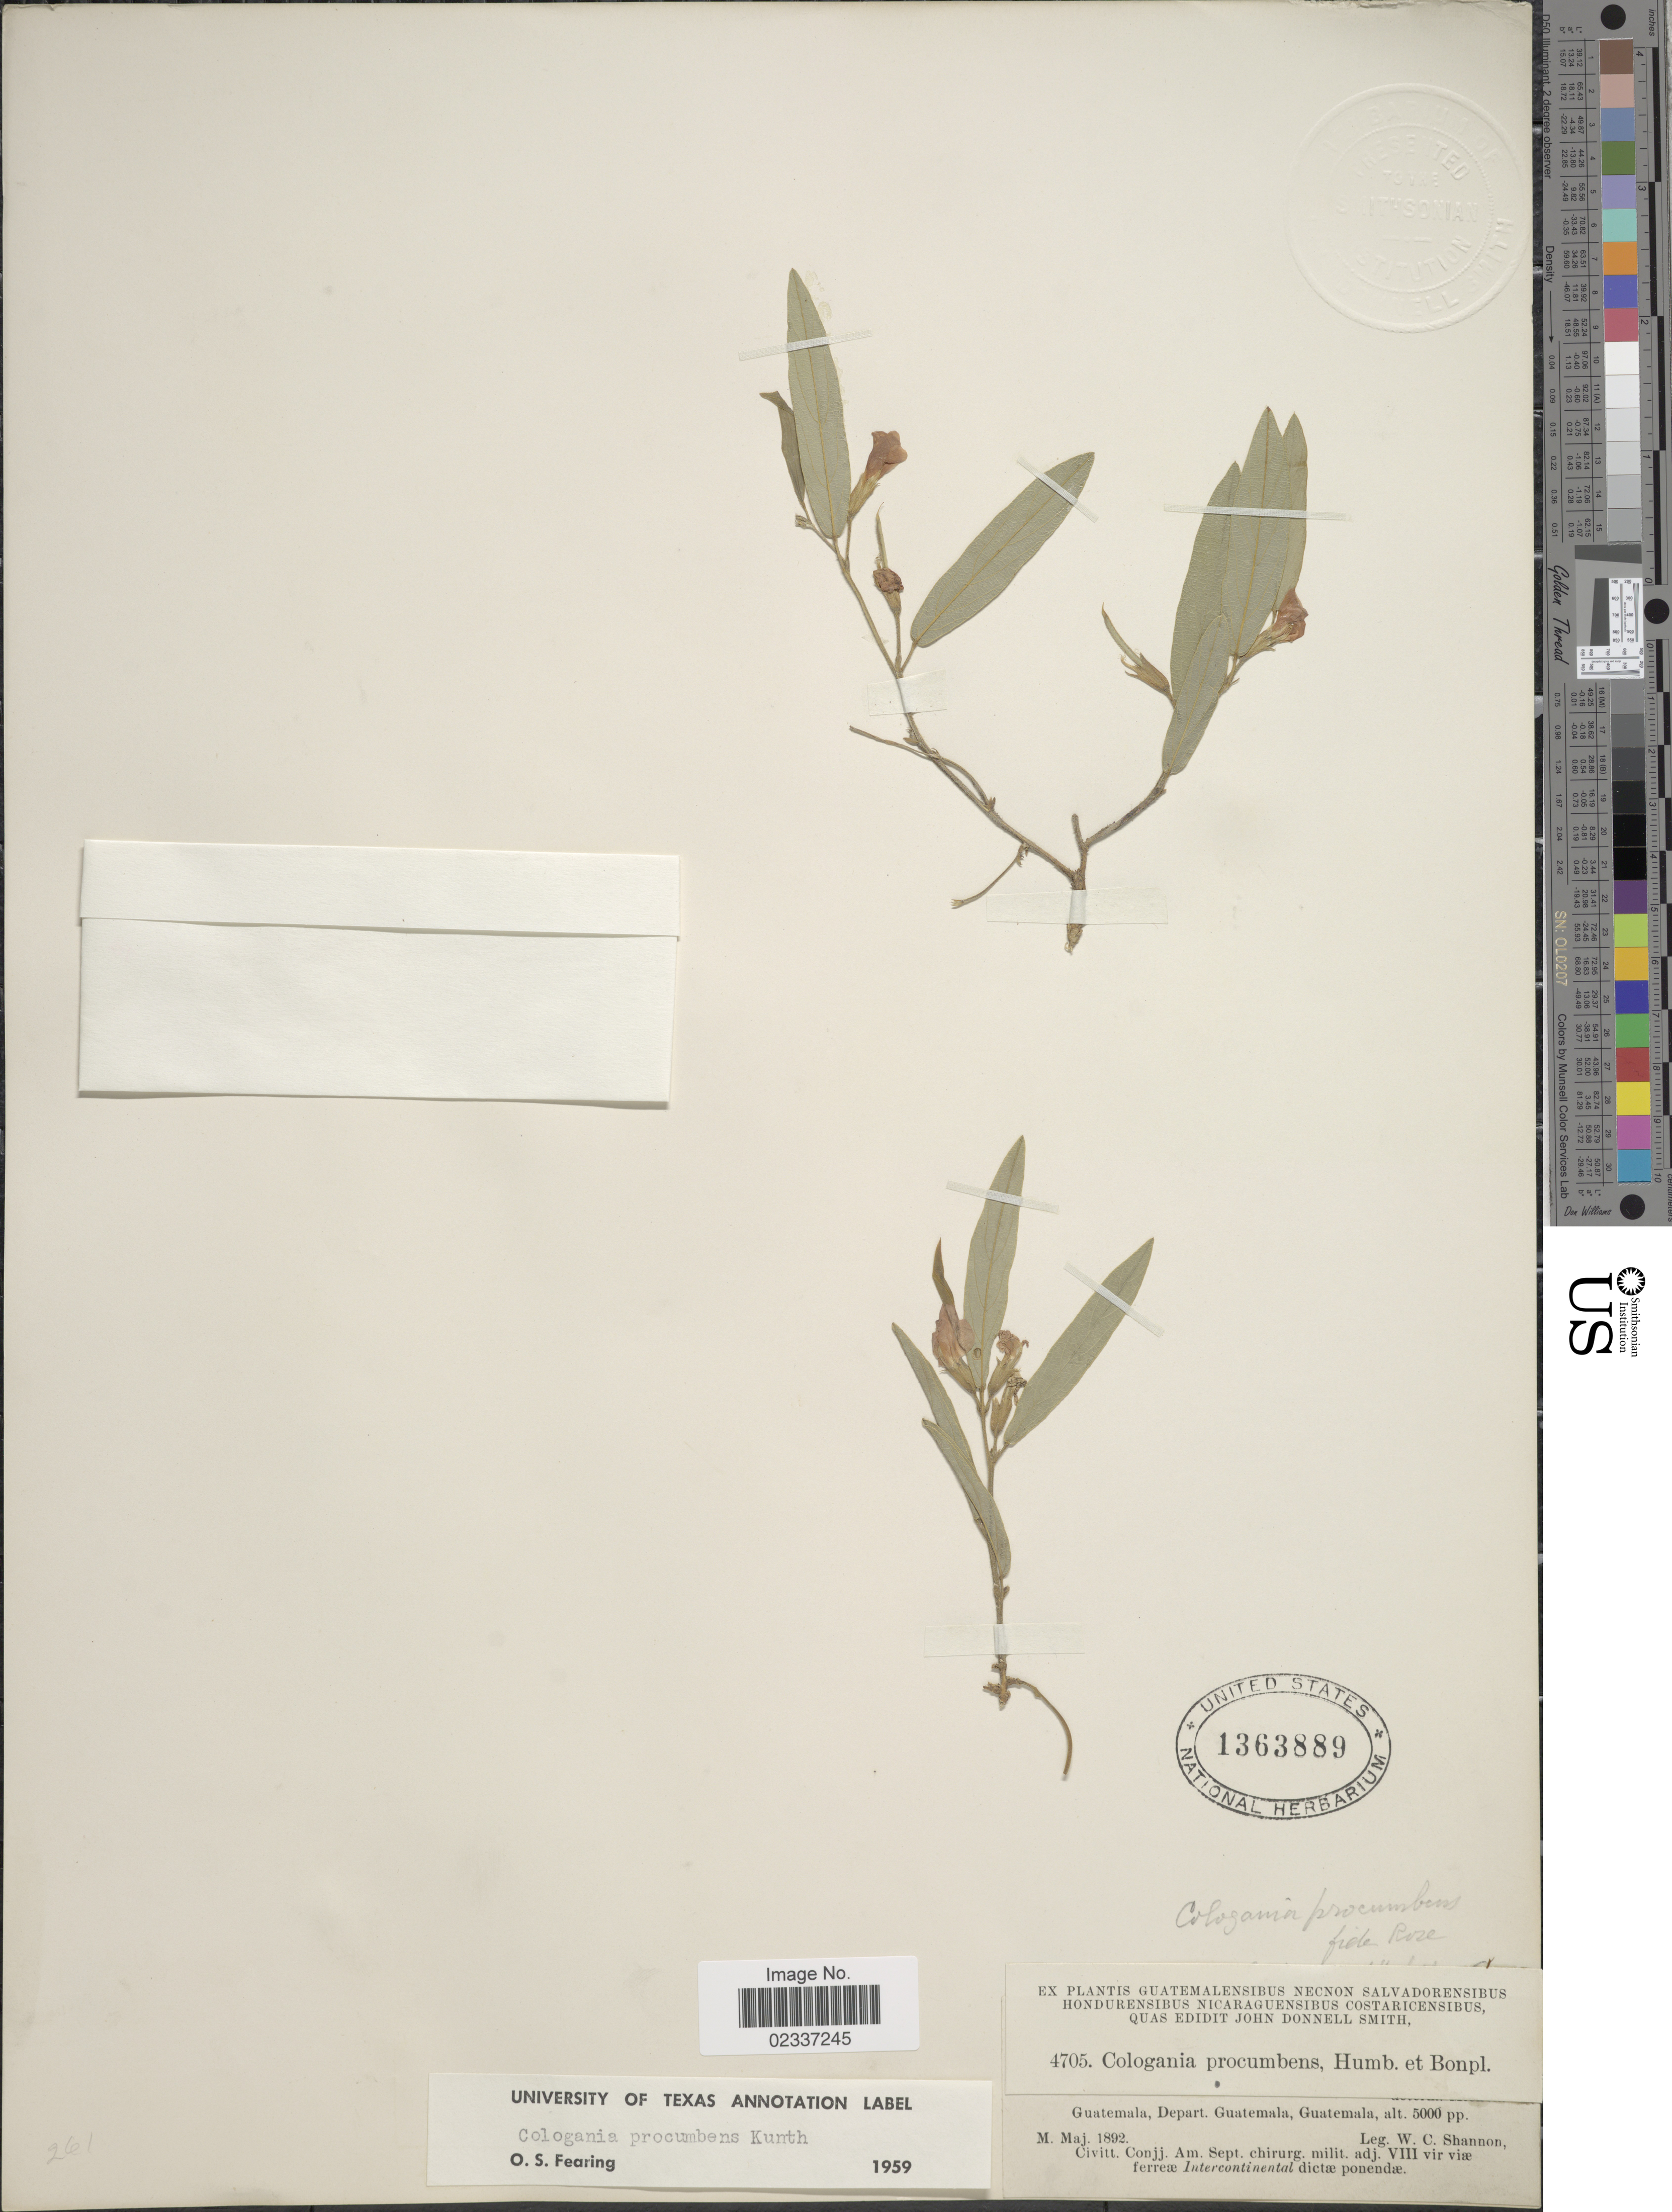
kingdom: Plantae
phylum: Tracheophyta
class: Magnoliopsida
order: Fabales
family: Fabaceae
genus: Cologania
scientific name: Cologania procumbens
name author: Kunth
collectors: W. C. Shannon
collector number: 4705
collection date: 1892-05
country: Guatemala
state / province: Guatemala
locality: Guatemala, Depart. Guatemala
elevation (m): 1524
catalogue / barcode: US 1363889